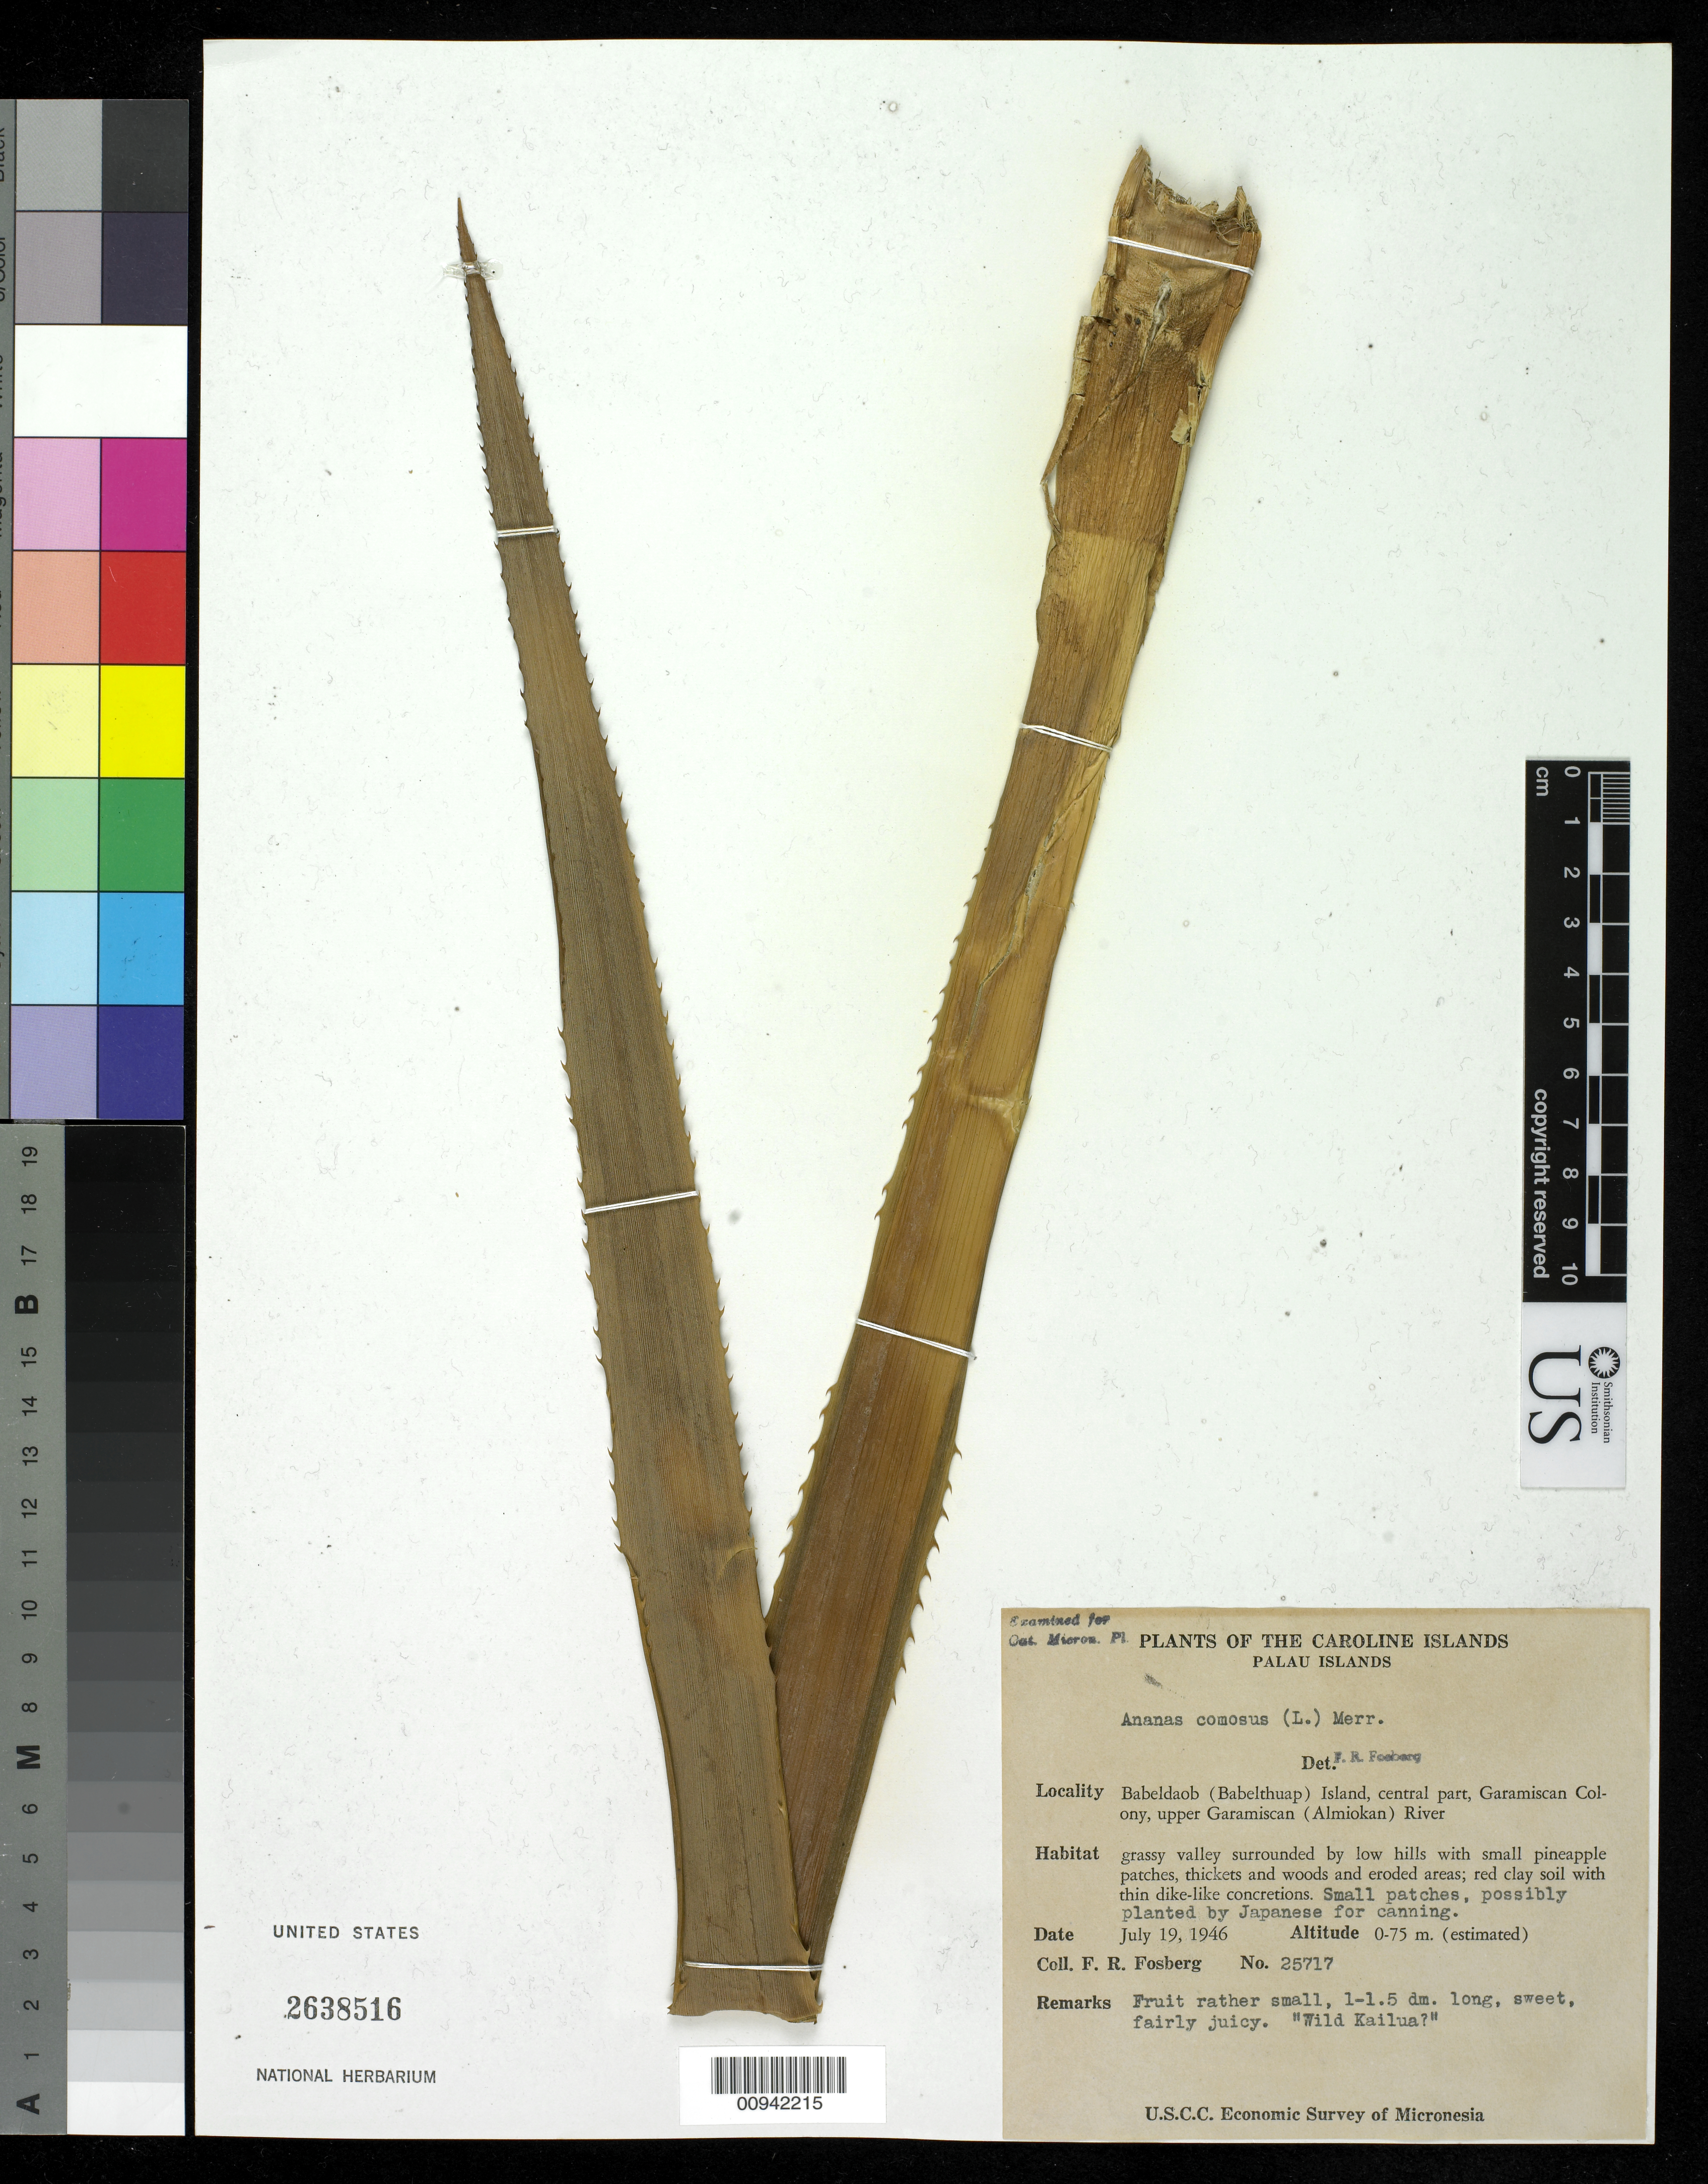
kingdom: Plantae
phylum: Tracheophyta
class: Liliopsida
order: Poales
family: Bromeliaceae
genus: Ananas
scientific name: Ananas comosus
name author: (L.) Merr.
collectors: F. R. Fosberg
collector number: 25717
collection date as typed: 19 Jun 1946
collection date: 1946-06-19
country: Palau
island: Babeldaob [Babelthuap]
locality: central part of island, Garamiscan Colony, upper Garamiscan (Almiokan) River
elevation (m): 0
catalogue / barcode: US 2638516